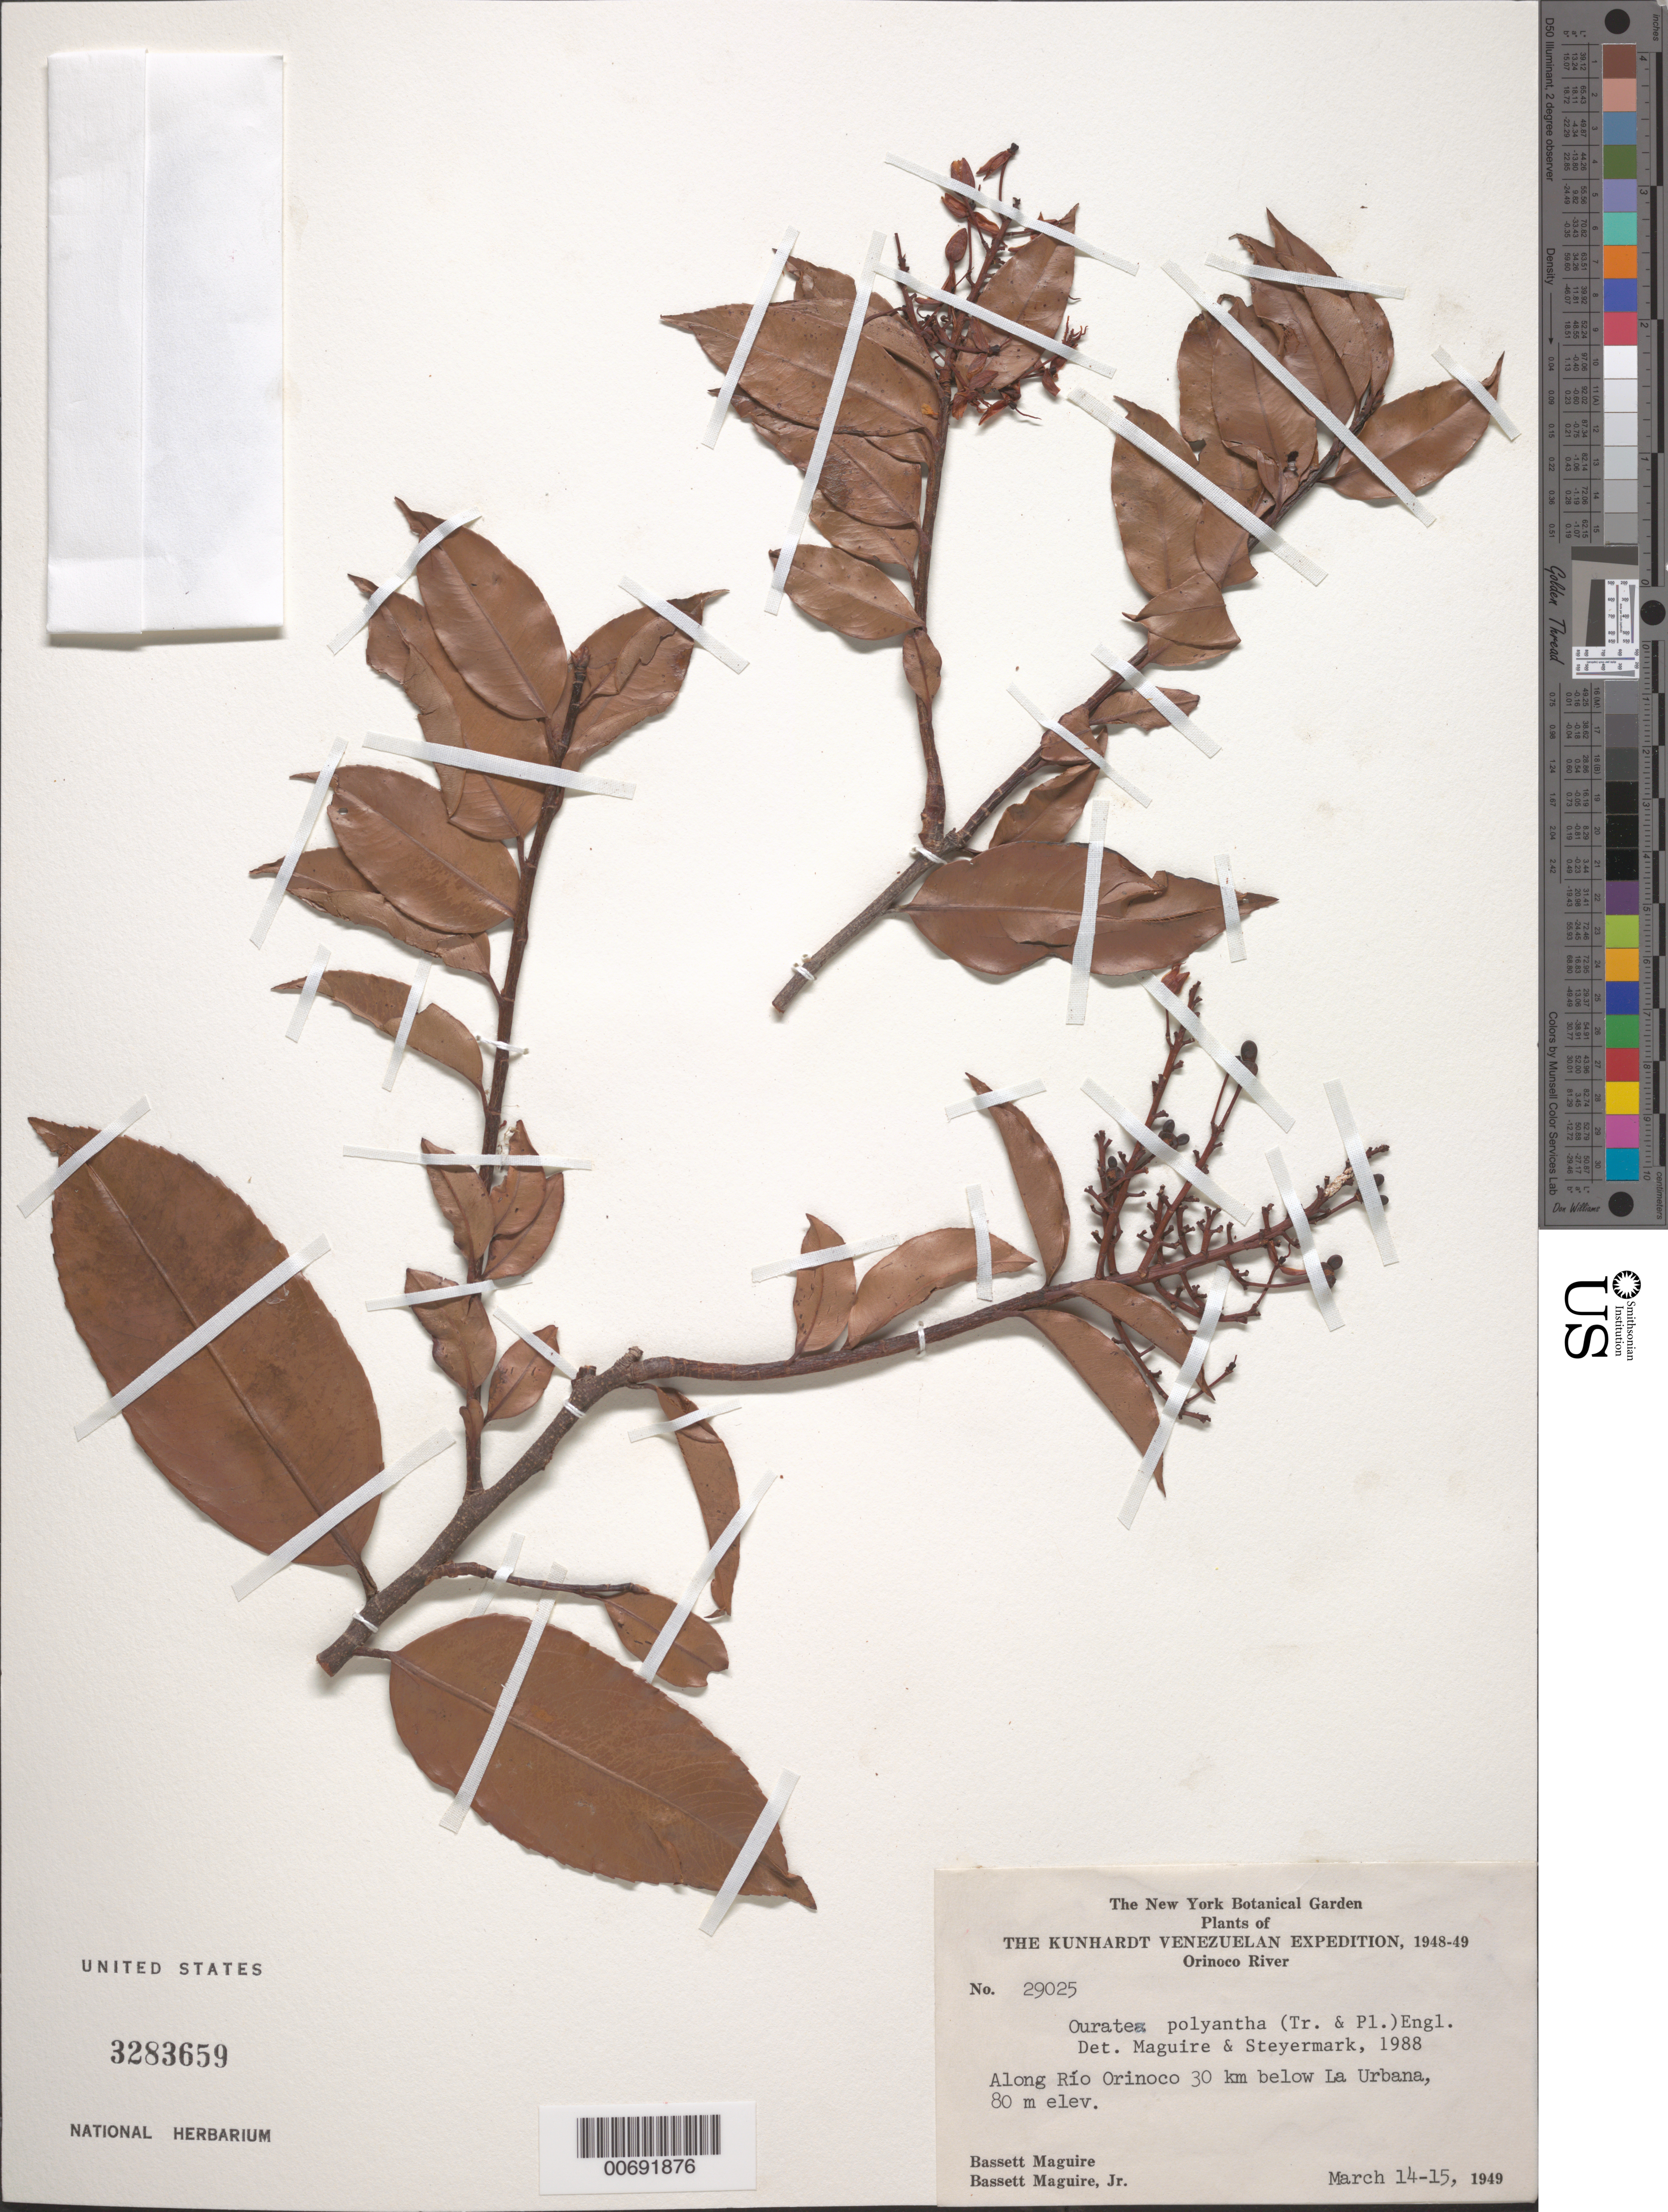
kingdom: Plantae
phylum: Tracheophyta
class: Magnoliopsida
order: Malpighiales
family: Ochnaceae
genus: Ouratea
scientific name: Ouratea polyantha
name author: (Triana & Planch.) Engl.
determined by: Steyermark, J. A.; Maguire, B.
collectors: B. Maguire & B. Maguire Jr.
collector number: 29025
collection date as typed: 14-Mar-49 to 15-Mar-49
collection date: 1949-03-14/1949-03-15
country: Venezuela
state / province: Amazonas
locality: Río Orinoco, 30 km below La Urbana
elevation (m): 80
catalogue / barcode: US 3283659